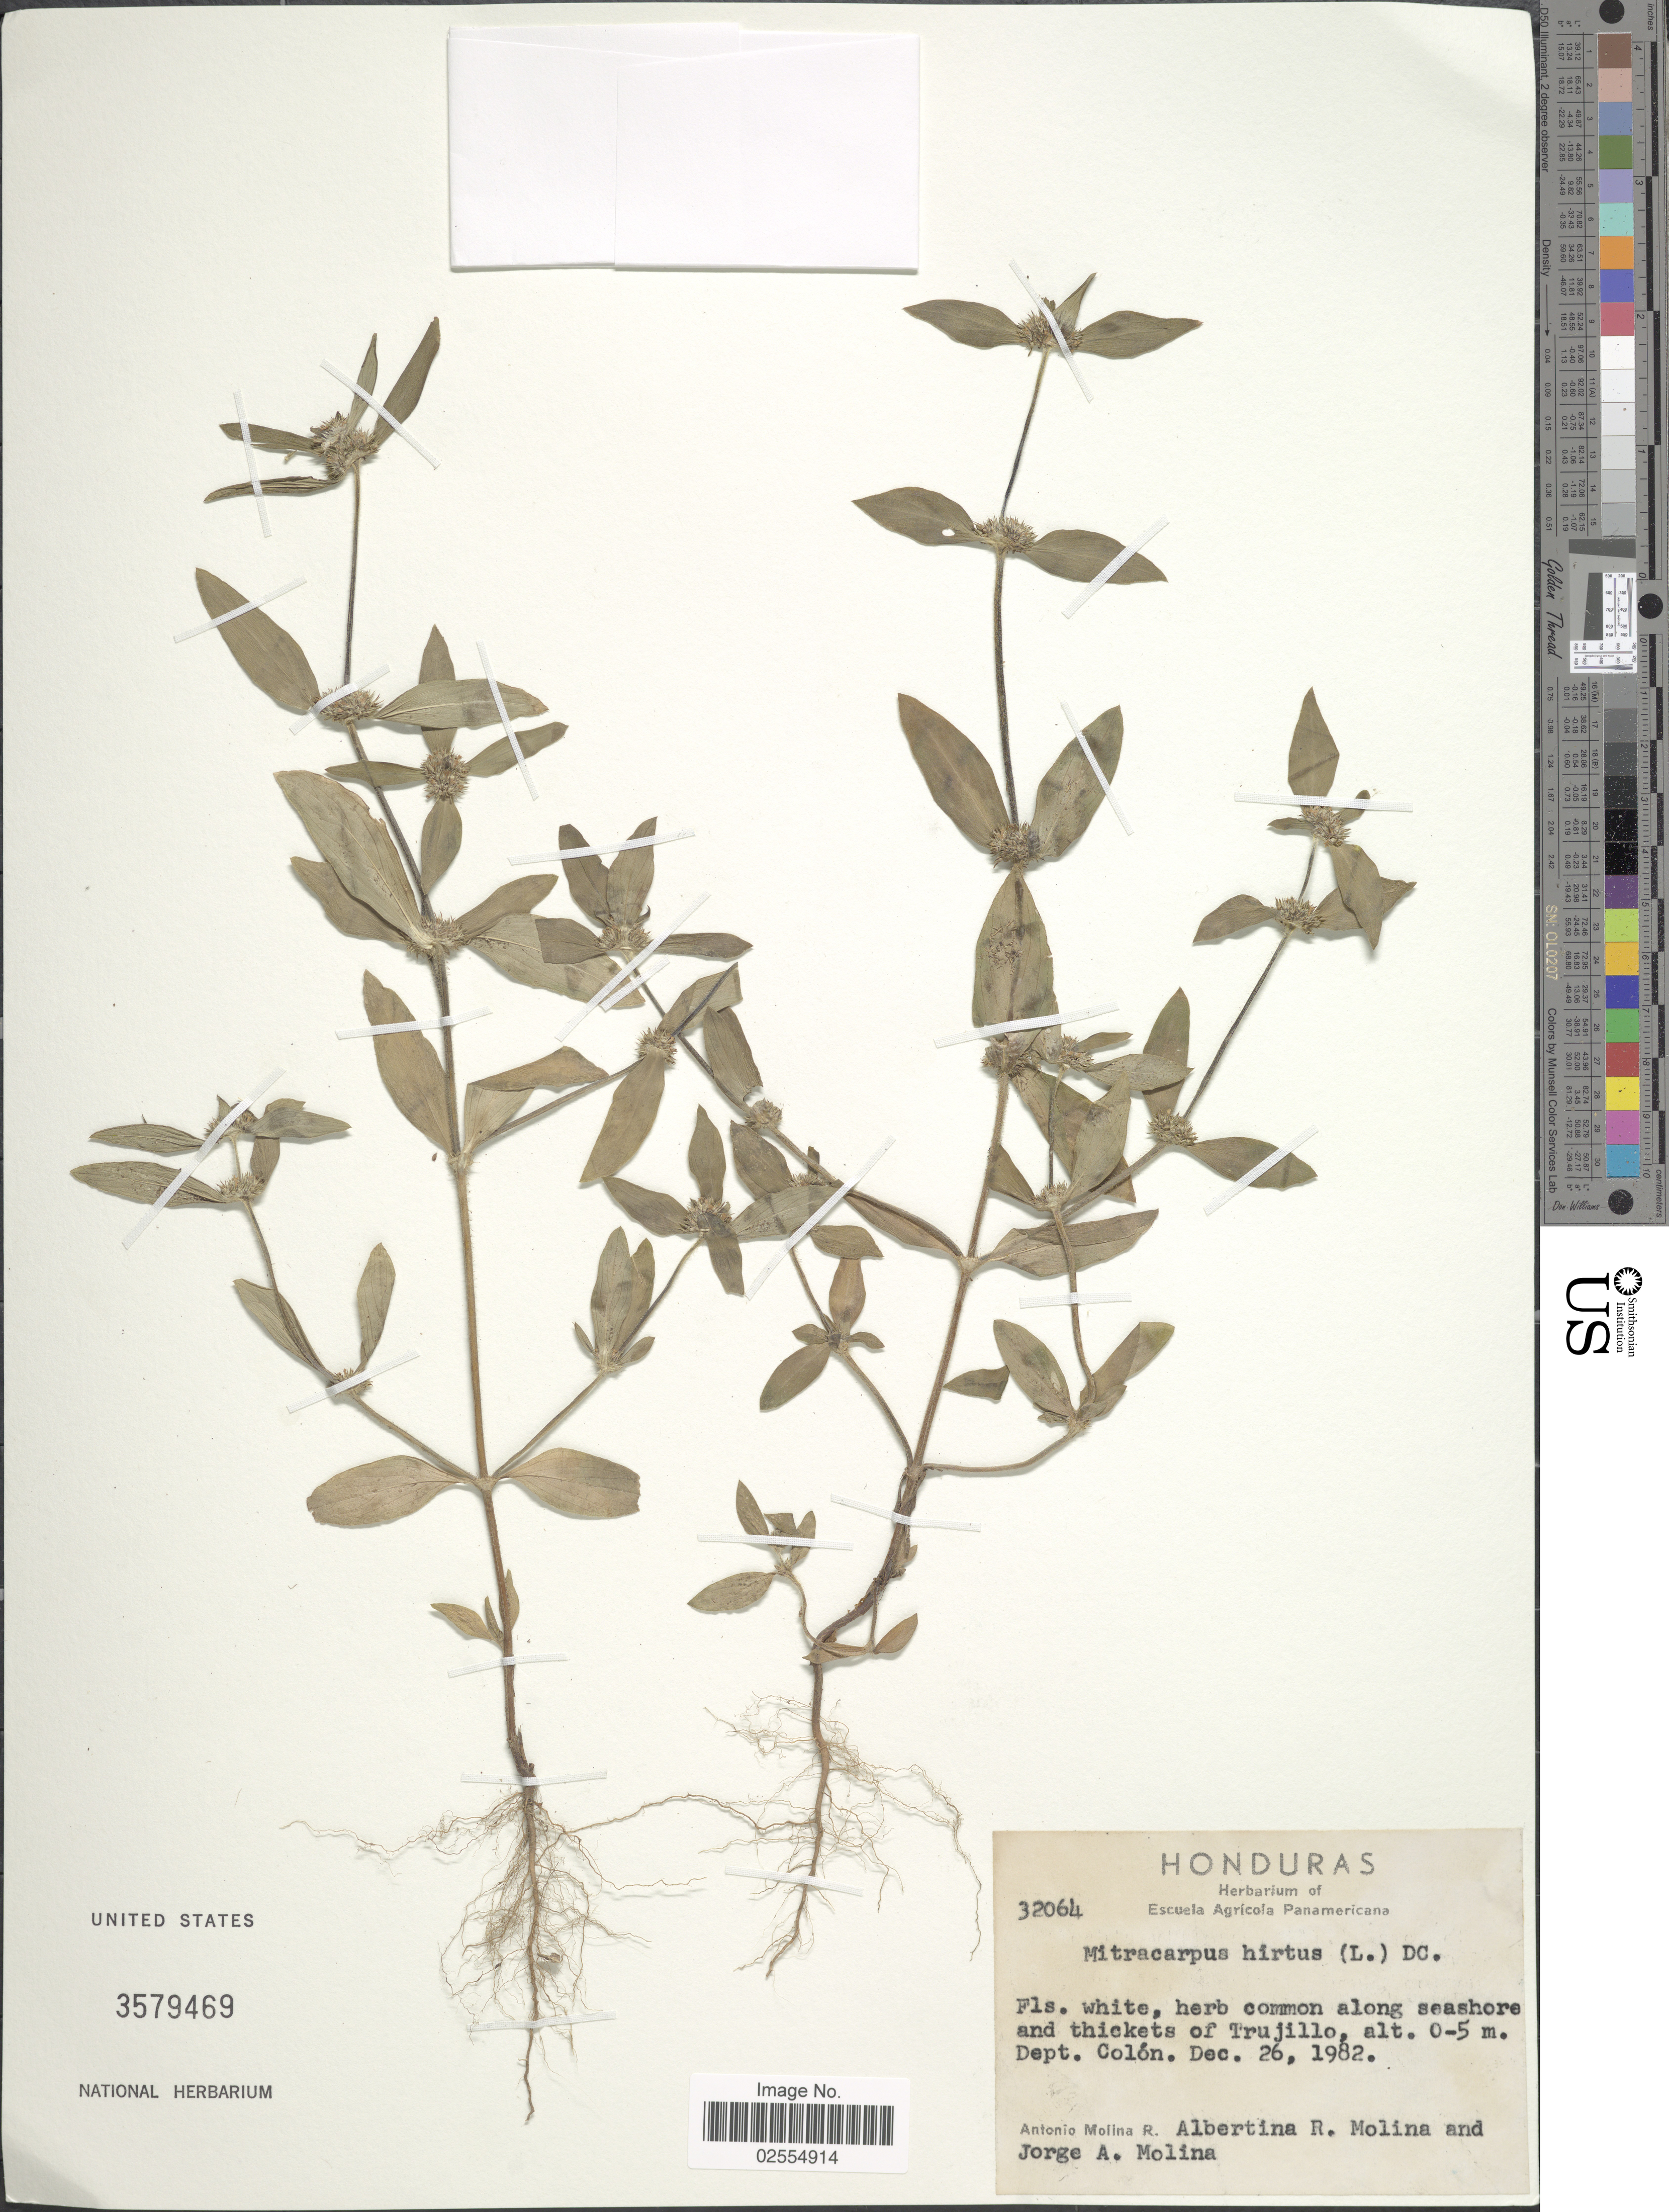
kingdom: Plantae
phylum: Tracheophyta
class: Magnoliopsida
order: Gentianales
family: Rubiaceae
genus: Mitracarpus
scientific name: Mitracarpus hirtus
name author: (L.) DC.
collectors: A. R. Molina & J. A. Molina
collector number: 32064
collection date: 1982-12-26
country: Honduras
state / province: Colón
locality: Trujillo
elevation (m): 0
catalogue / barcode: US 3579469